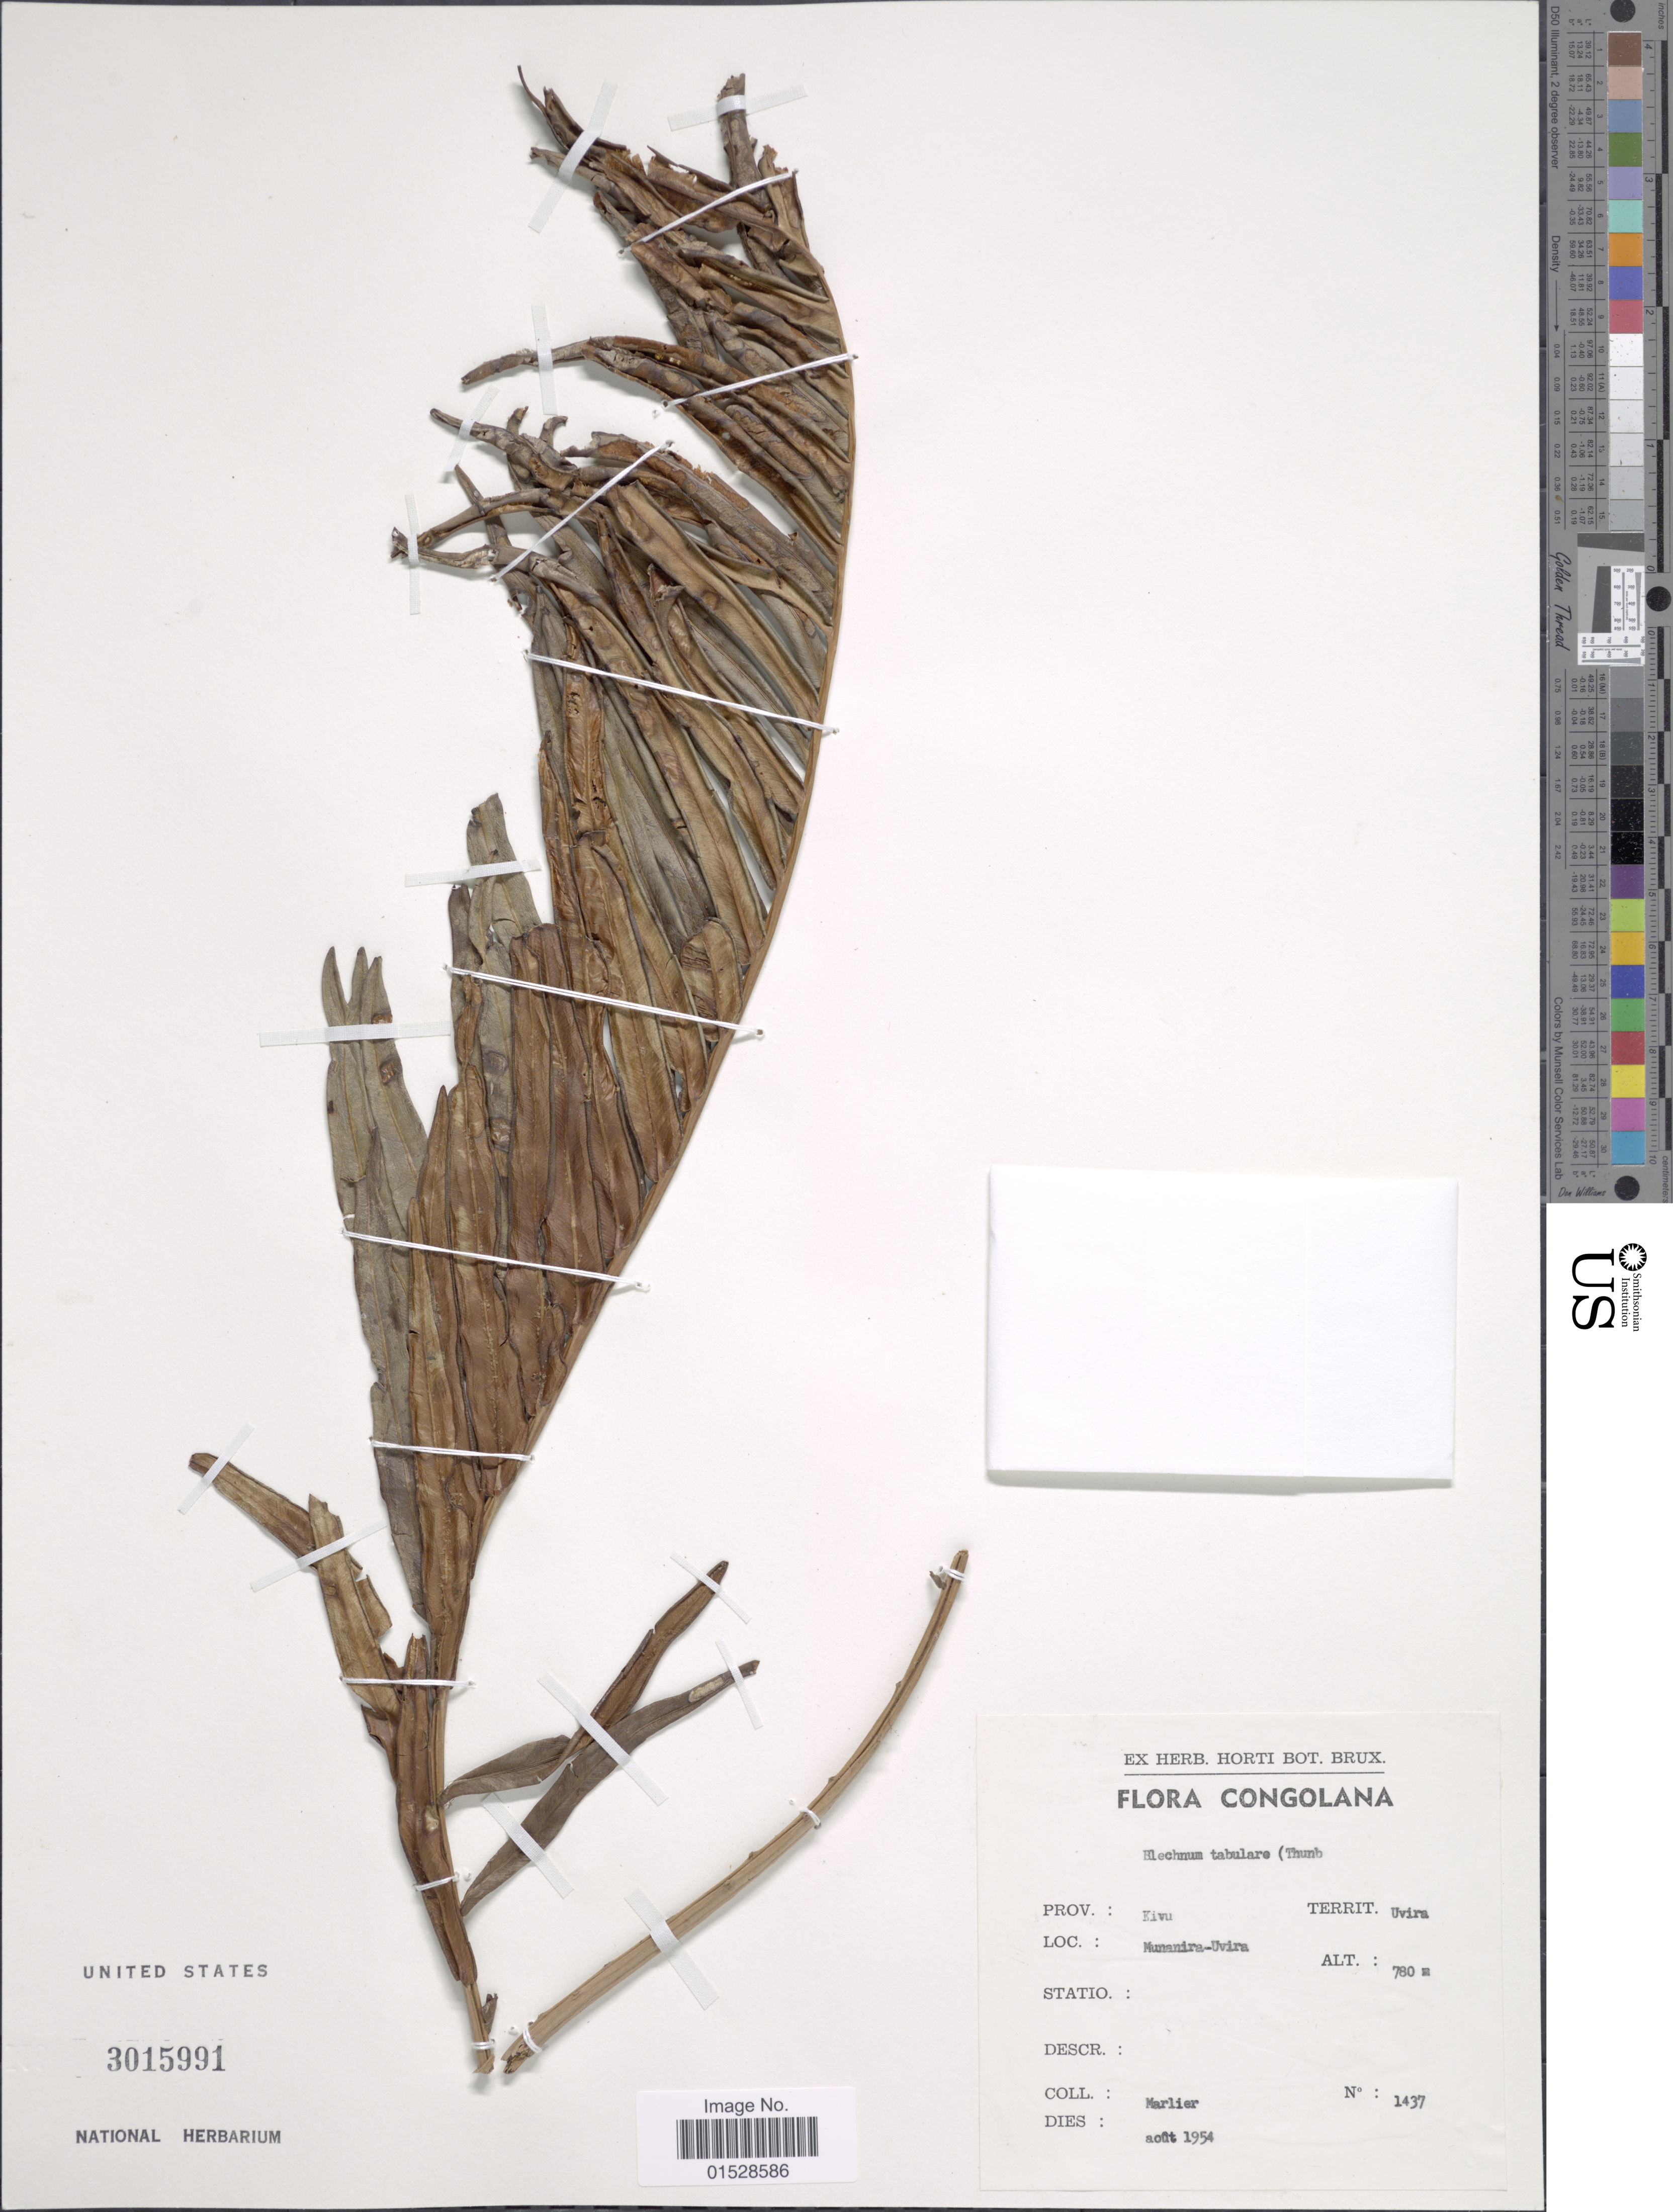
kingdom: Plantae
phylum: Tracheophyta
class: Polypodiopsida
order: Polypodiales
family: Blechnaceae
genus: Blechnum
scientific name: Blechnum tabulare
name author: (Thunb.) Kuhn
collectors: Marlier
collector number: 1437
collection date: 1954-08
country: Congo, Democratic Republic of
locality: Congolana, Prov. Kivu, Territ. Uvira, Munanira-Uvira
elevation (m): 780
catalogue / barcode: US 3015991